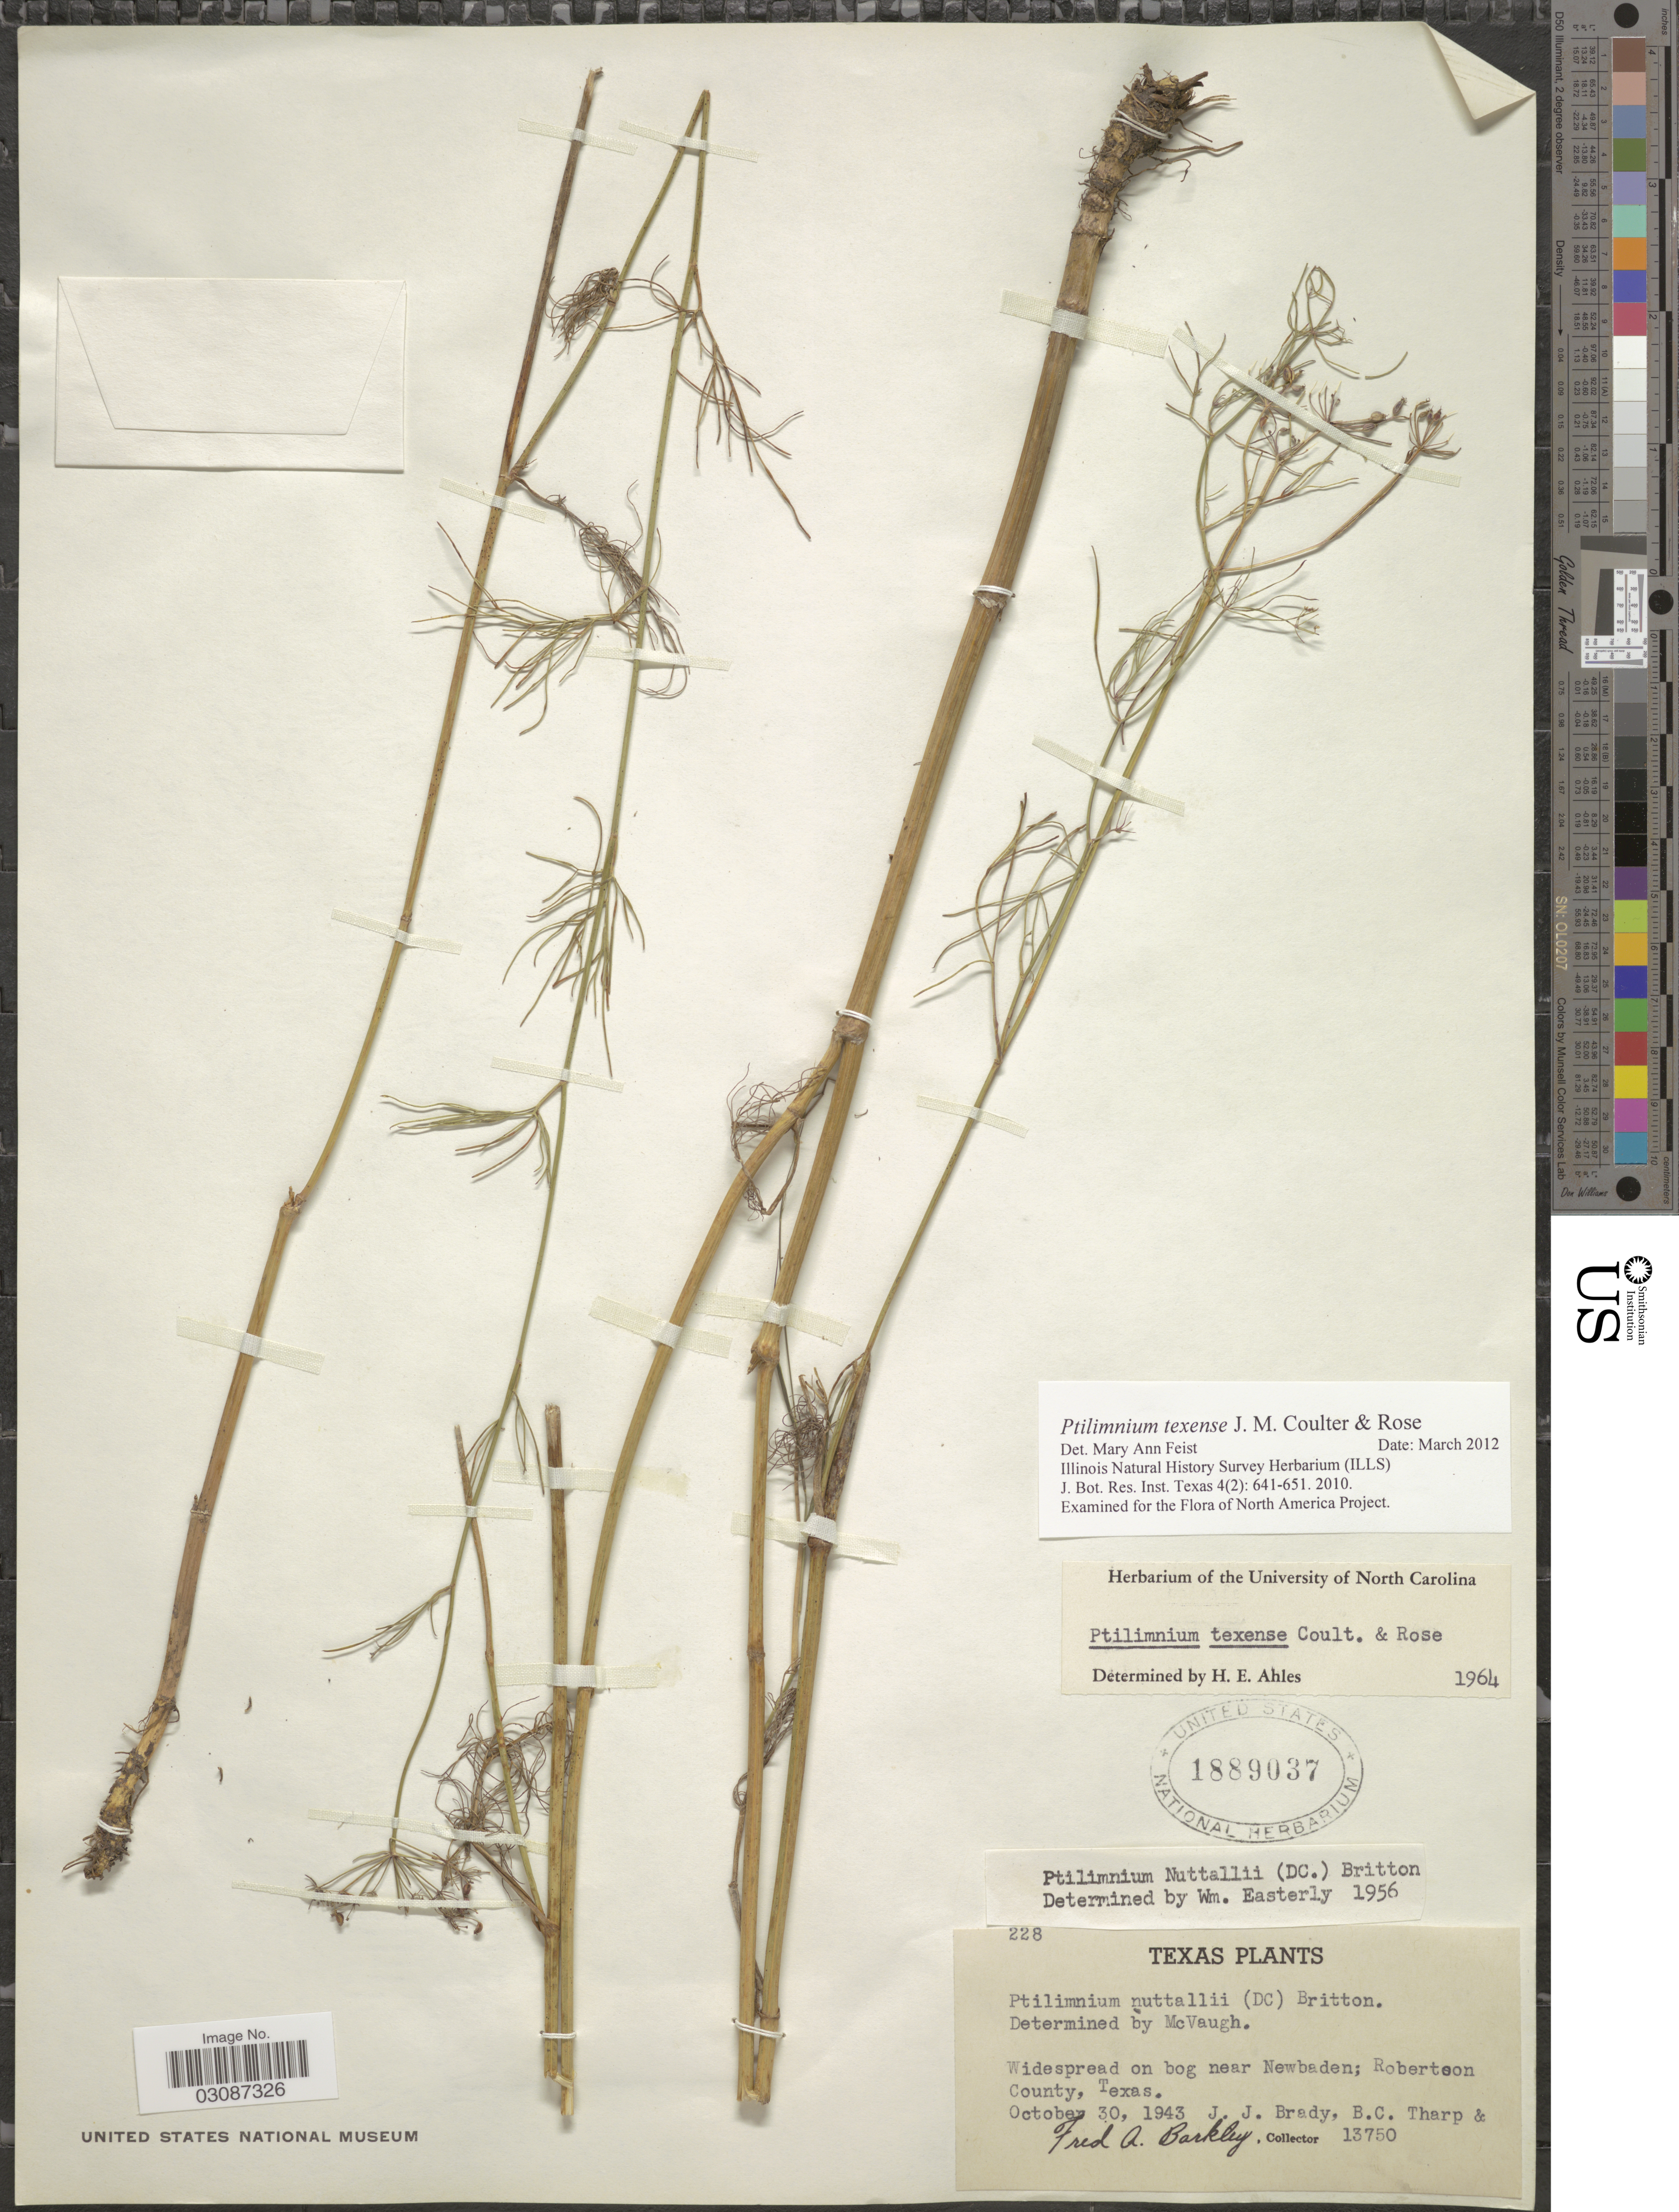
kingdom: Plantae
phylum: Tracheophyta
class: Magnoliopsida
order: Apiales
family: Apiaceae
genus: Ptilimnium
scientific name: Ptilimnium x texense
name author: (J.M. Coult. & Rose) Easterly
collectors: J. Brady, B. C. Tharp & F. A. Barkley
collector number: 13750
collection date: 1943-10-30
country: United States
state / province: Texas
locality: Widespread on bog near Newbaden; Robertson County.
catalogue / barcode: US 1889037